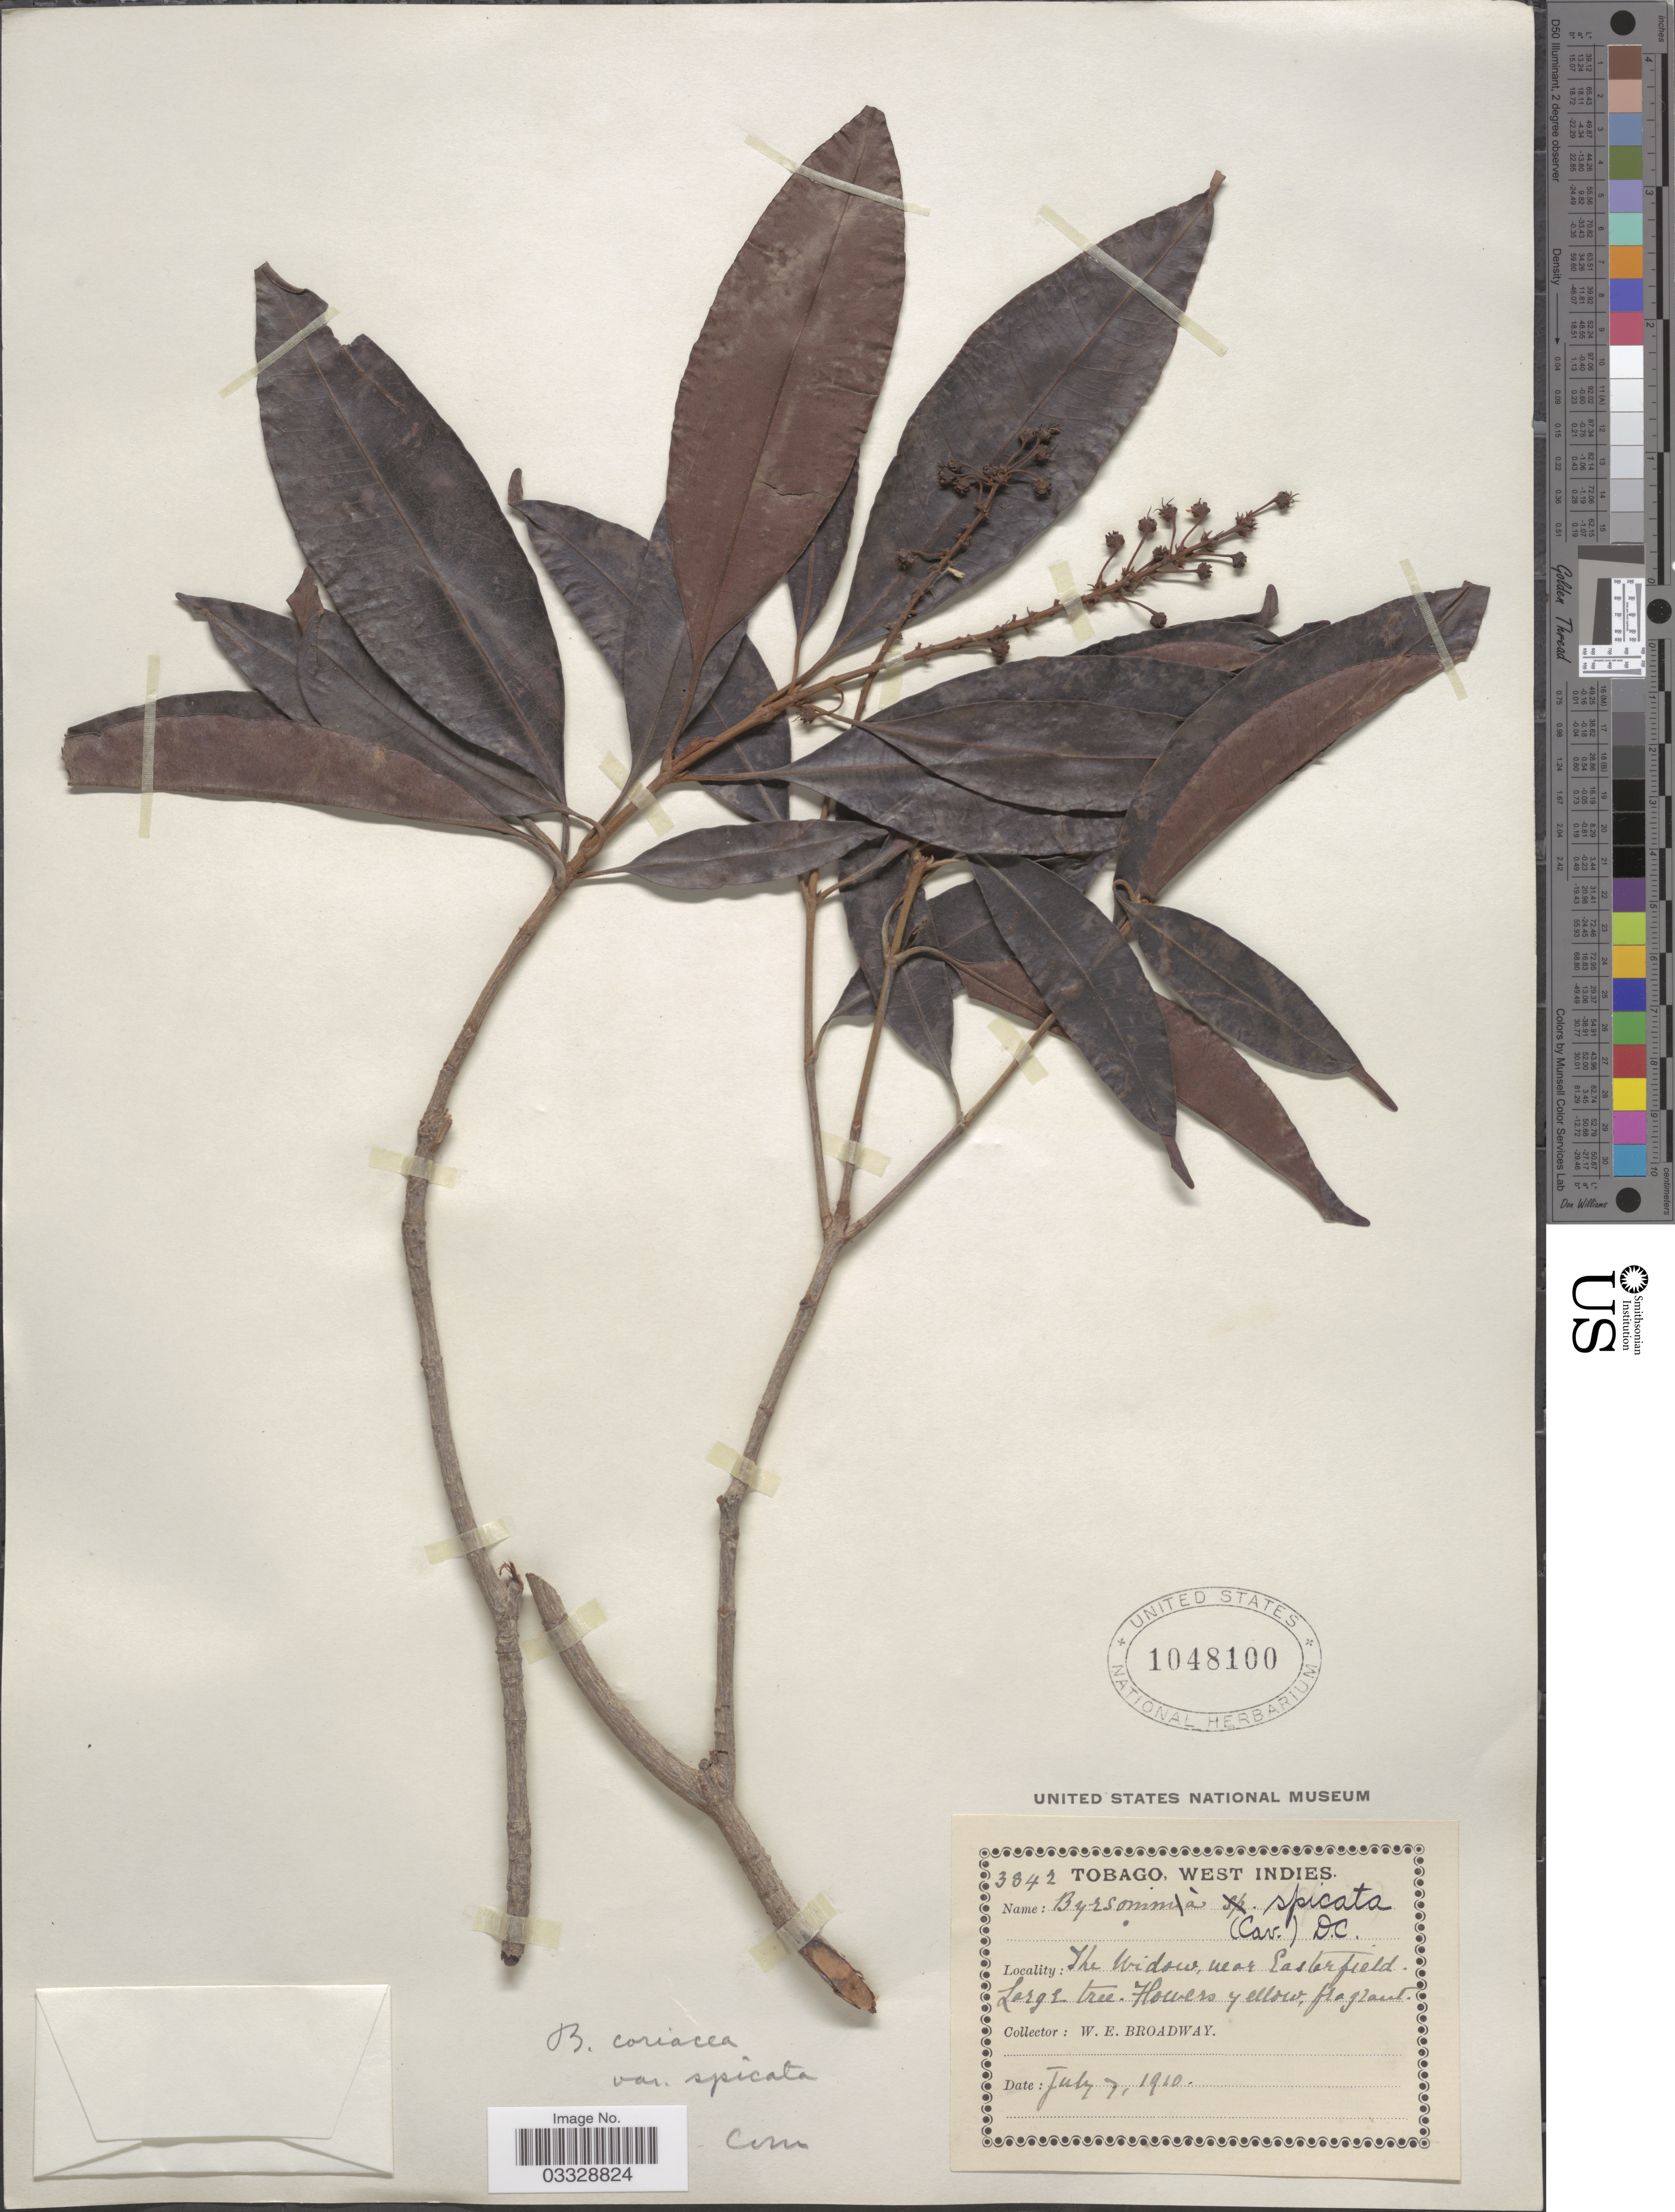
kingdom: Plantae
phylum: Tracheophyta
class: Magnoliopsida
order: Malpighiales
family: Malpighiaceae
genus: Byrsonima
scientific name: Byrsonima coriacea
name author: (Sw.) DC.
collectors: W. E. Broadway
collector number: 3842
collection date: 1910-07-07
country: Trinidad and Tobago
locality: Tobago. The Widow, near Easterfield.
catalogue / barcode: US 1048100